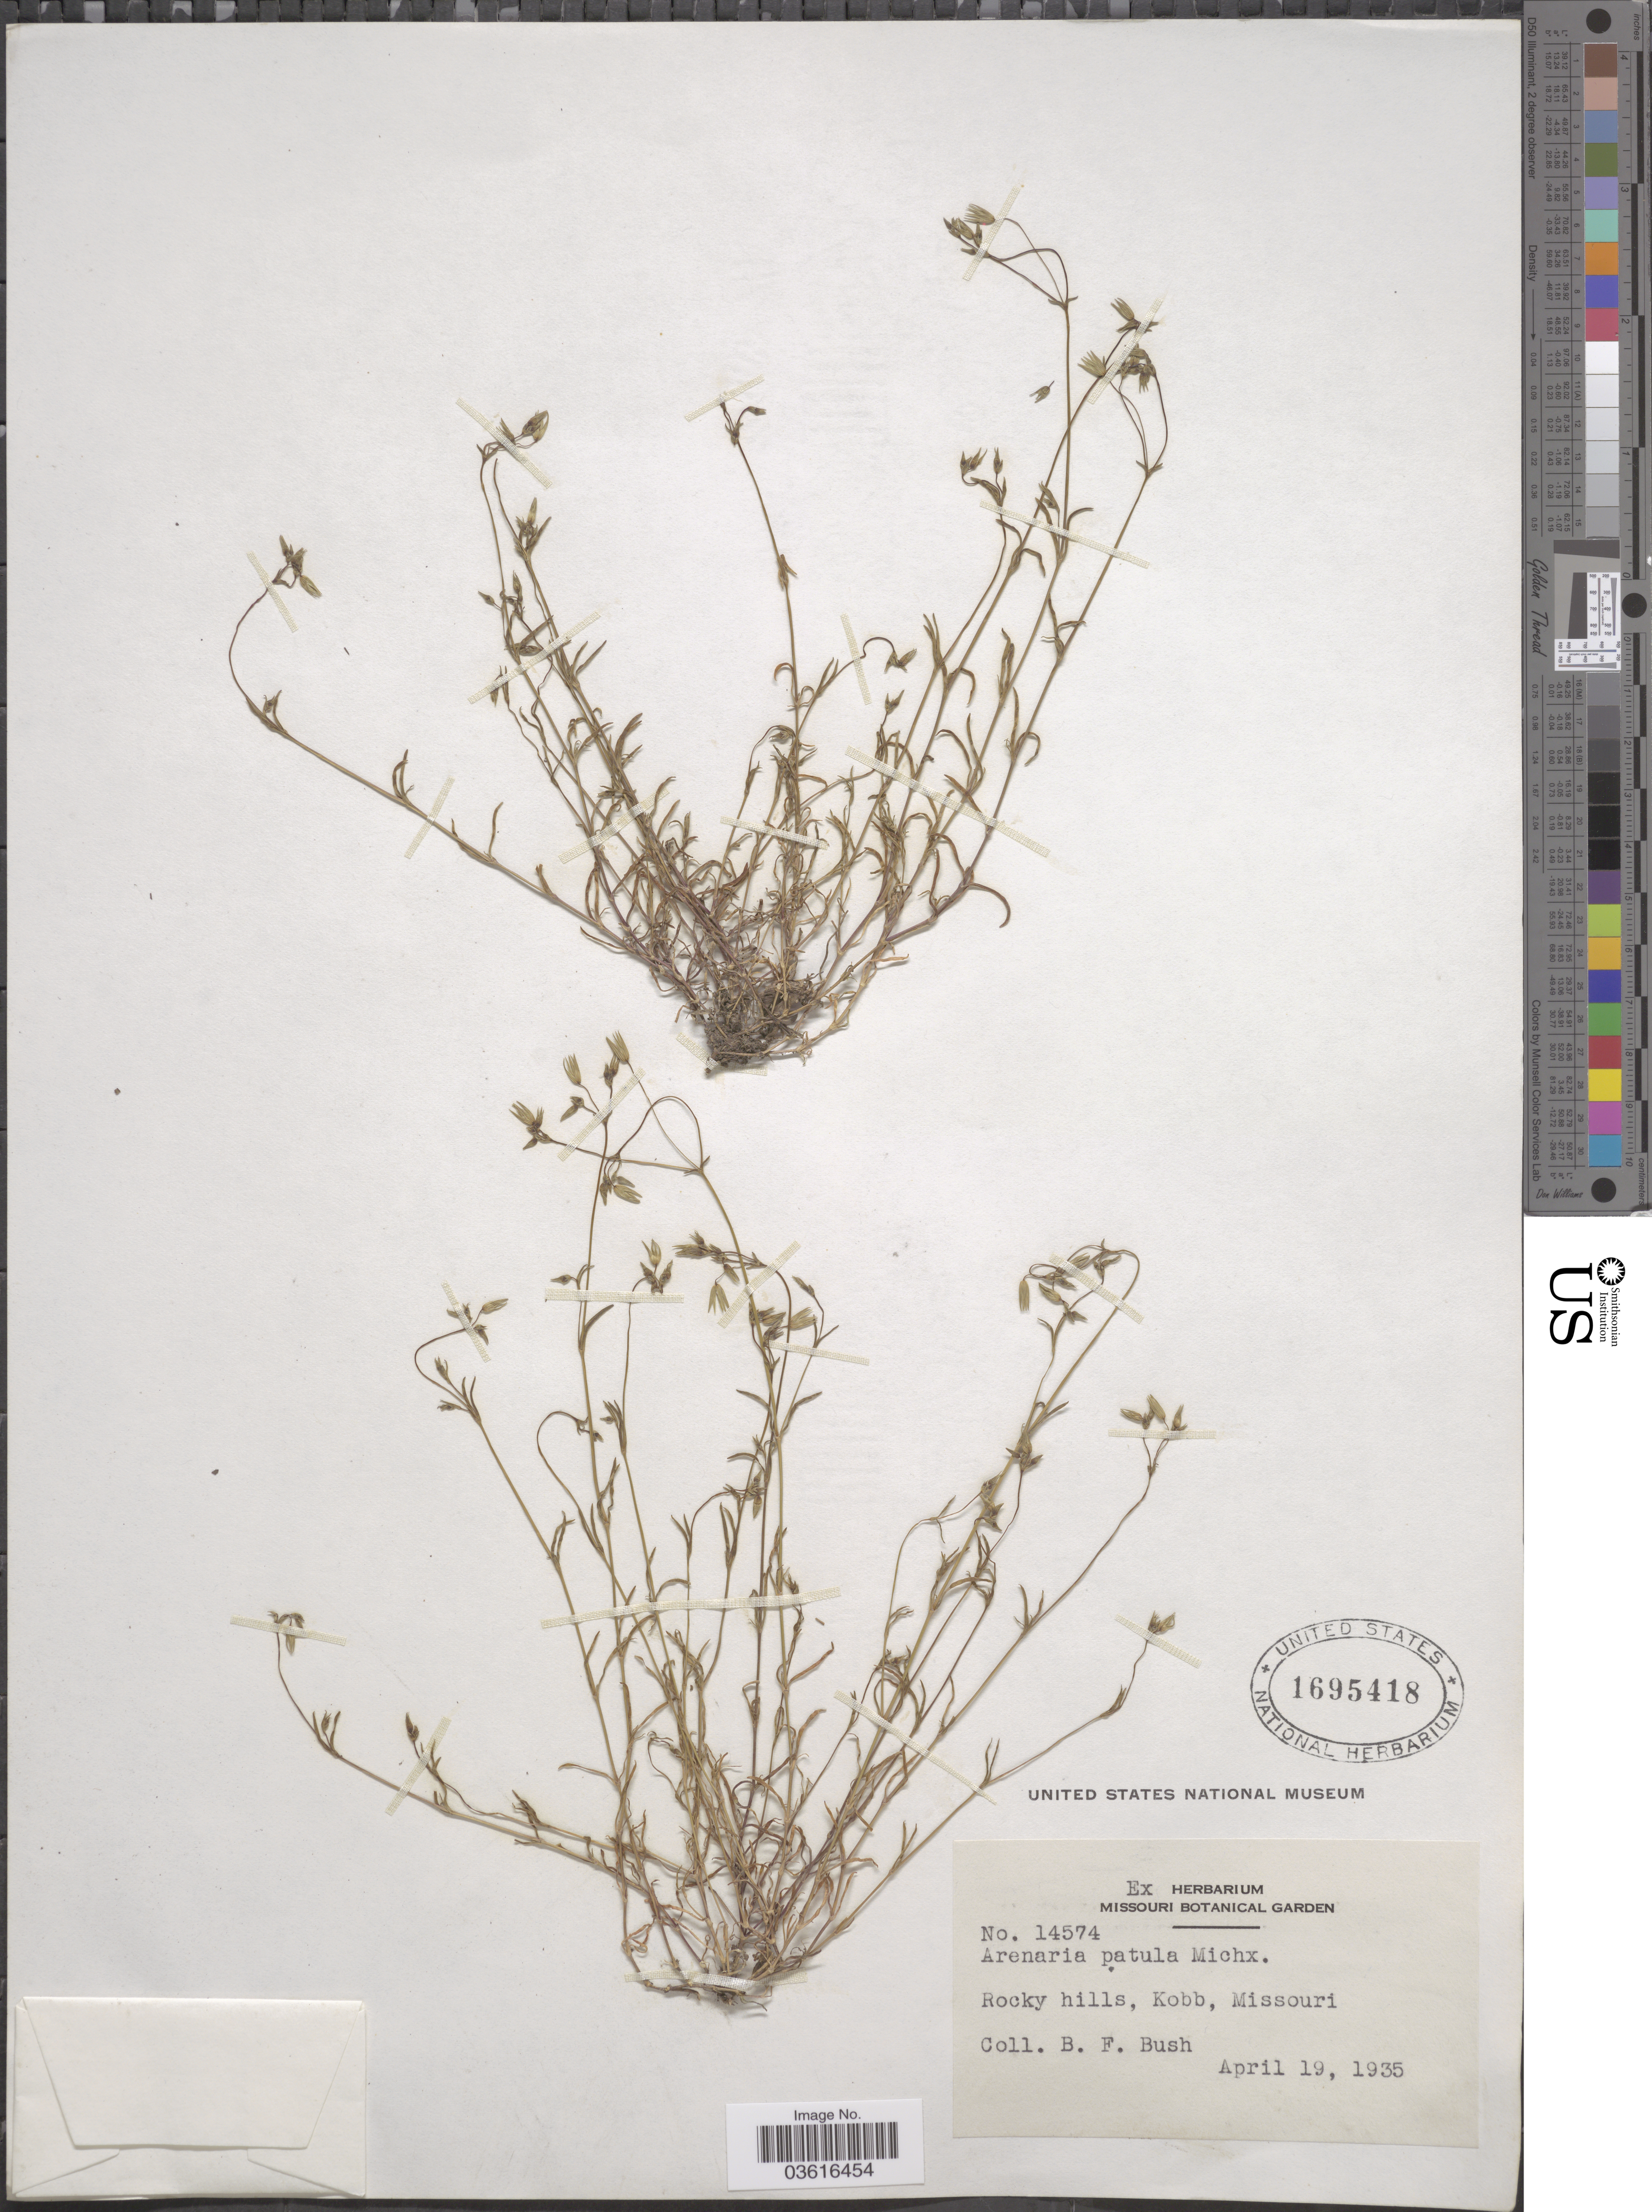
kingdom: Plantae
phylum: Tracheophyta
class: Magnoliopsida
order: Caryophyllales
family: Caryophyllaceae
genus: Minuartia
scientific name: Minuartia patula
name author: (Michx.) Mattf.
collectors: B. F. Bush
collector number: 14574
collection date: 1935-04-19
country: United States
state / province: Missouri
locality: Kobb.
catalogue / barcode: US 1695418